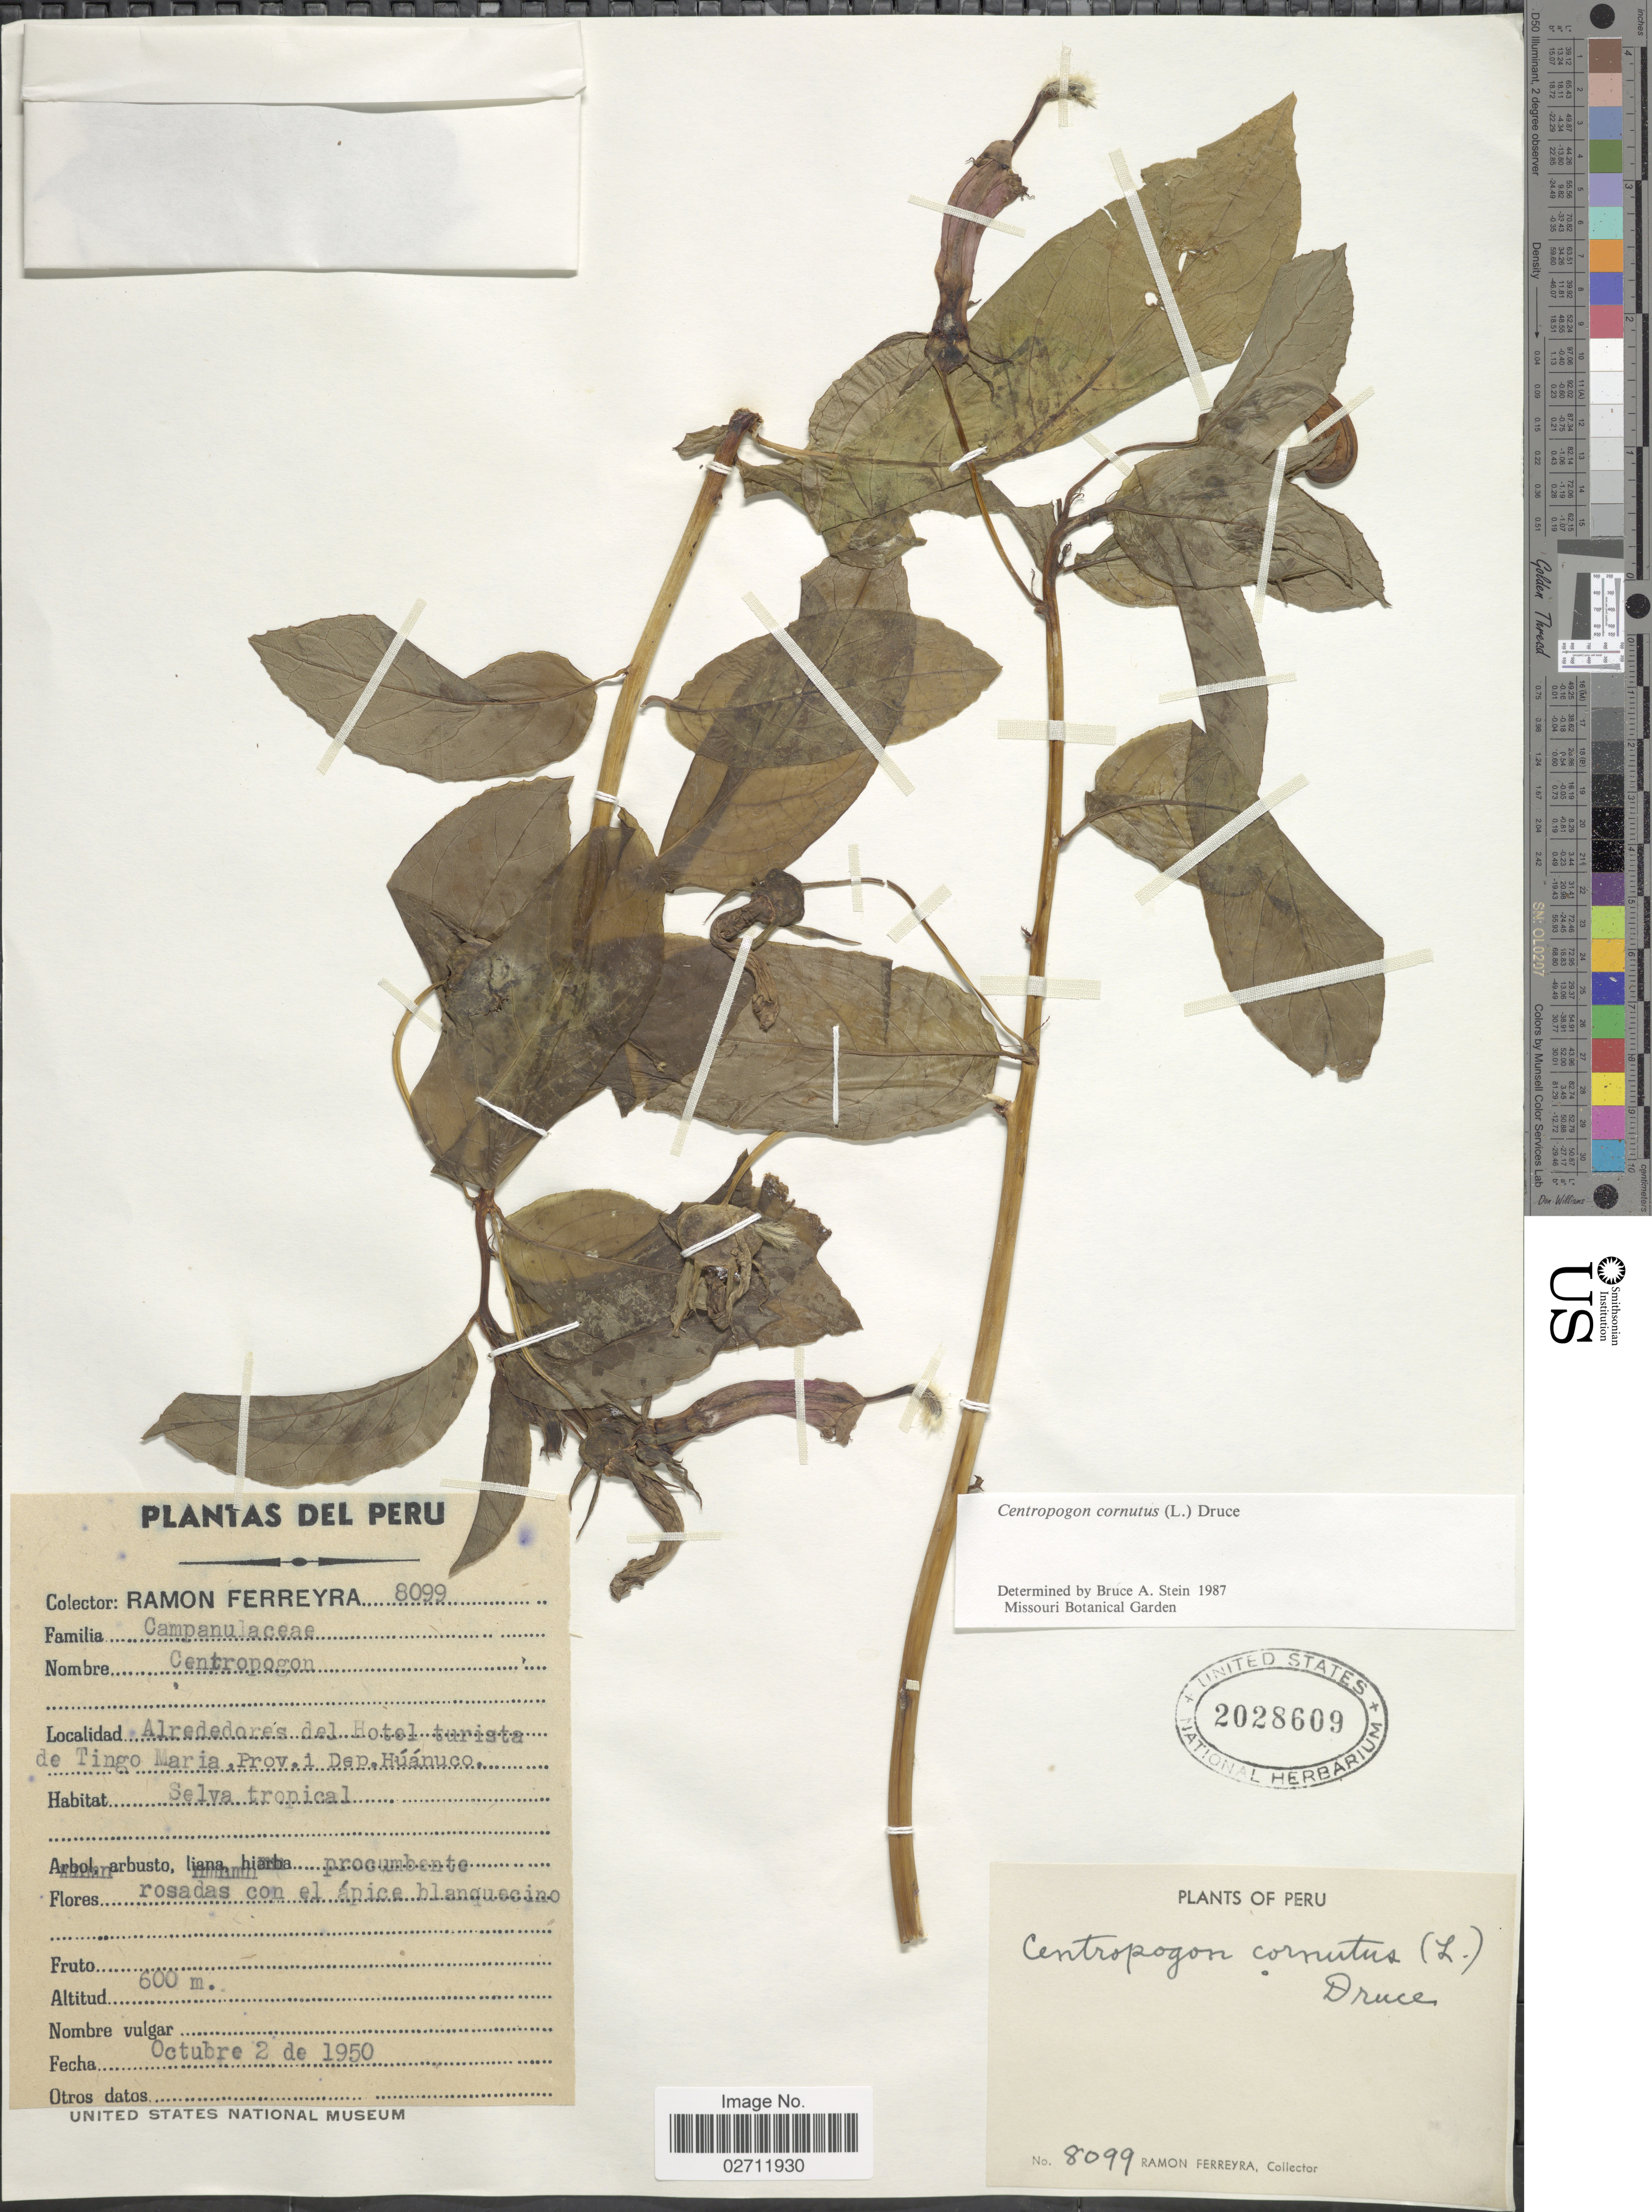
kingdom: Plantae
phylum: Tracheophyta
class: Magnoliopsida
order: Asterales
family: Campanulaceae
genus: Centropogon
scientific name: Centropogon cornutus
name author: (L.) Druce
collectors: R. A. Ferreyra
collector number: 8099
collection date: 1950-10-02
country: Peru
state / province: Huánuco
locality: Alrededores del Hotel turista de Tingo María, Prov. i Dep. Húanuco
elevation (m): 600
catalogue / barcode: US 2028609